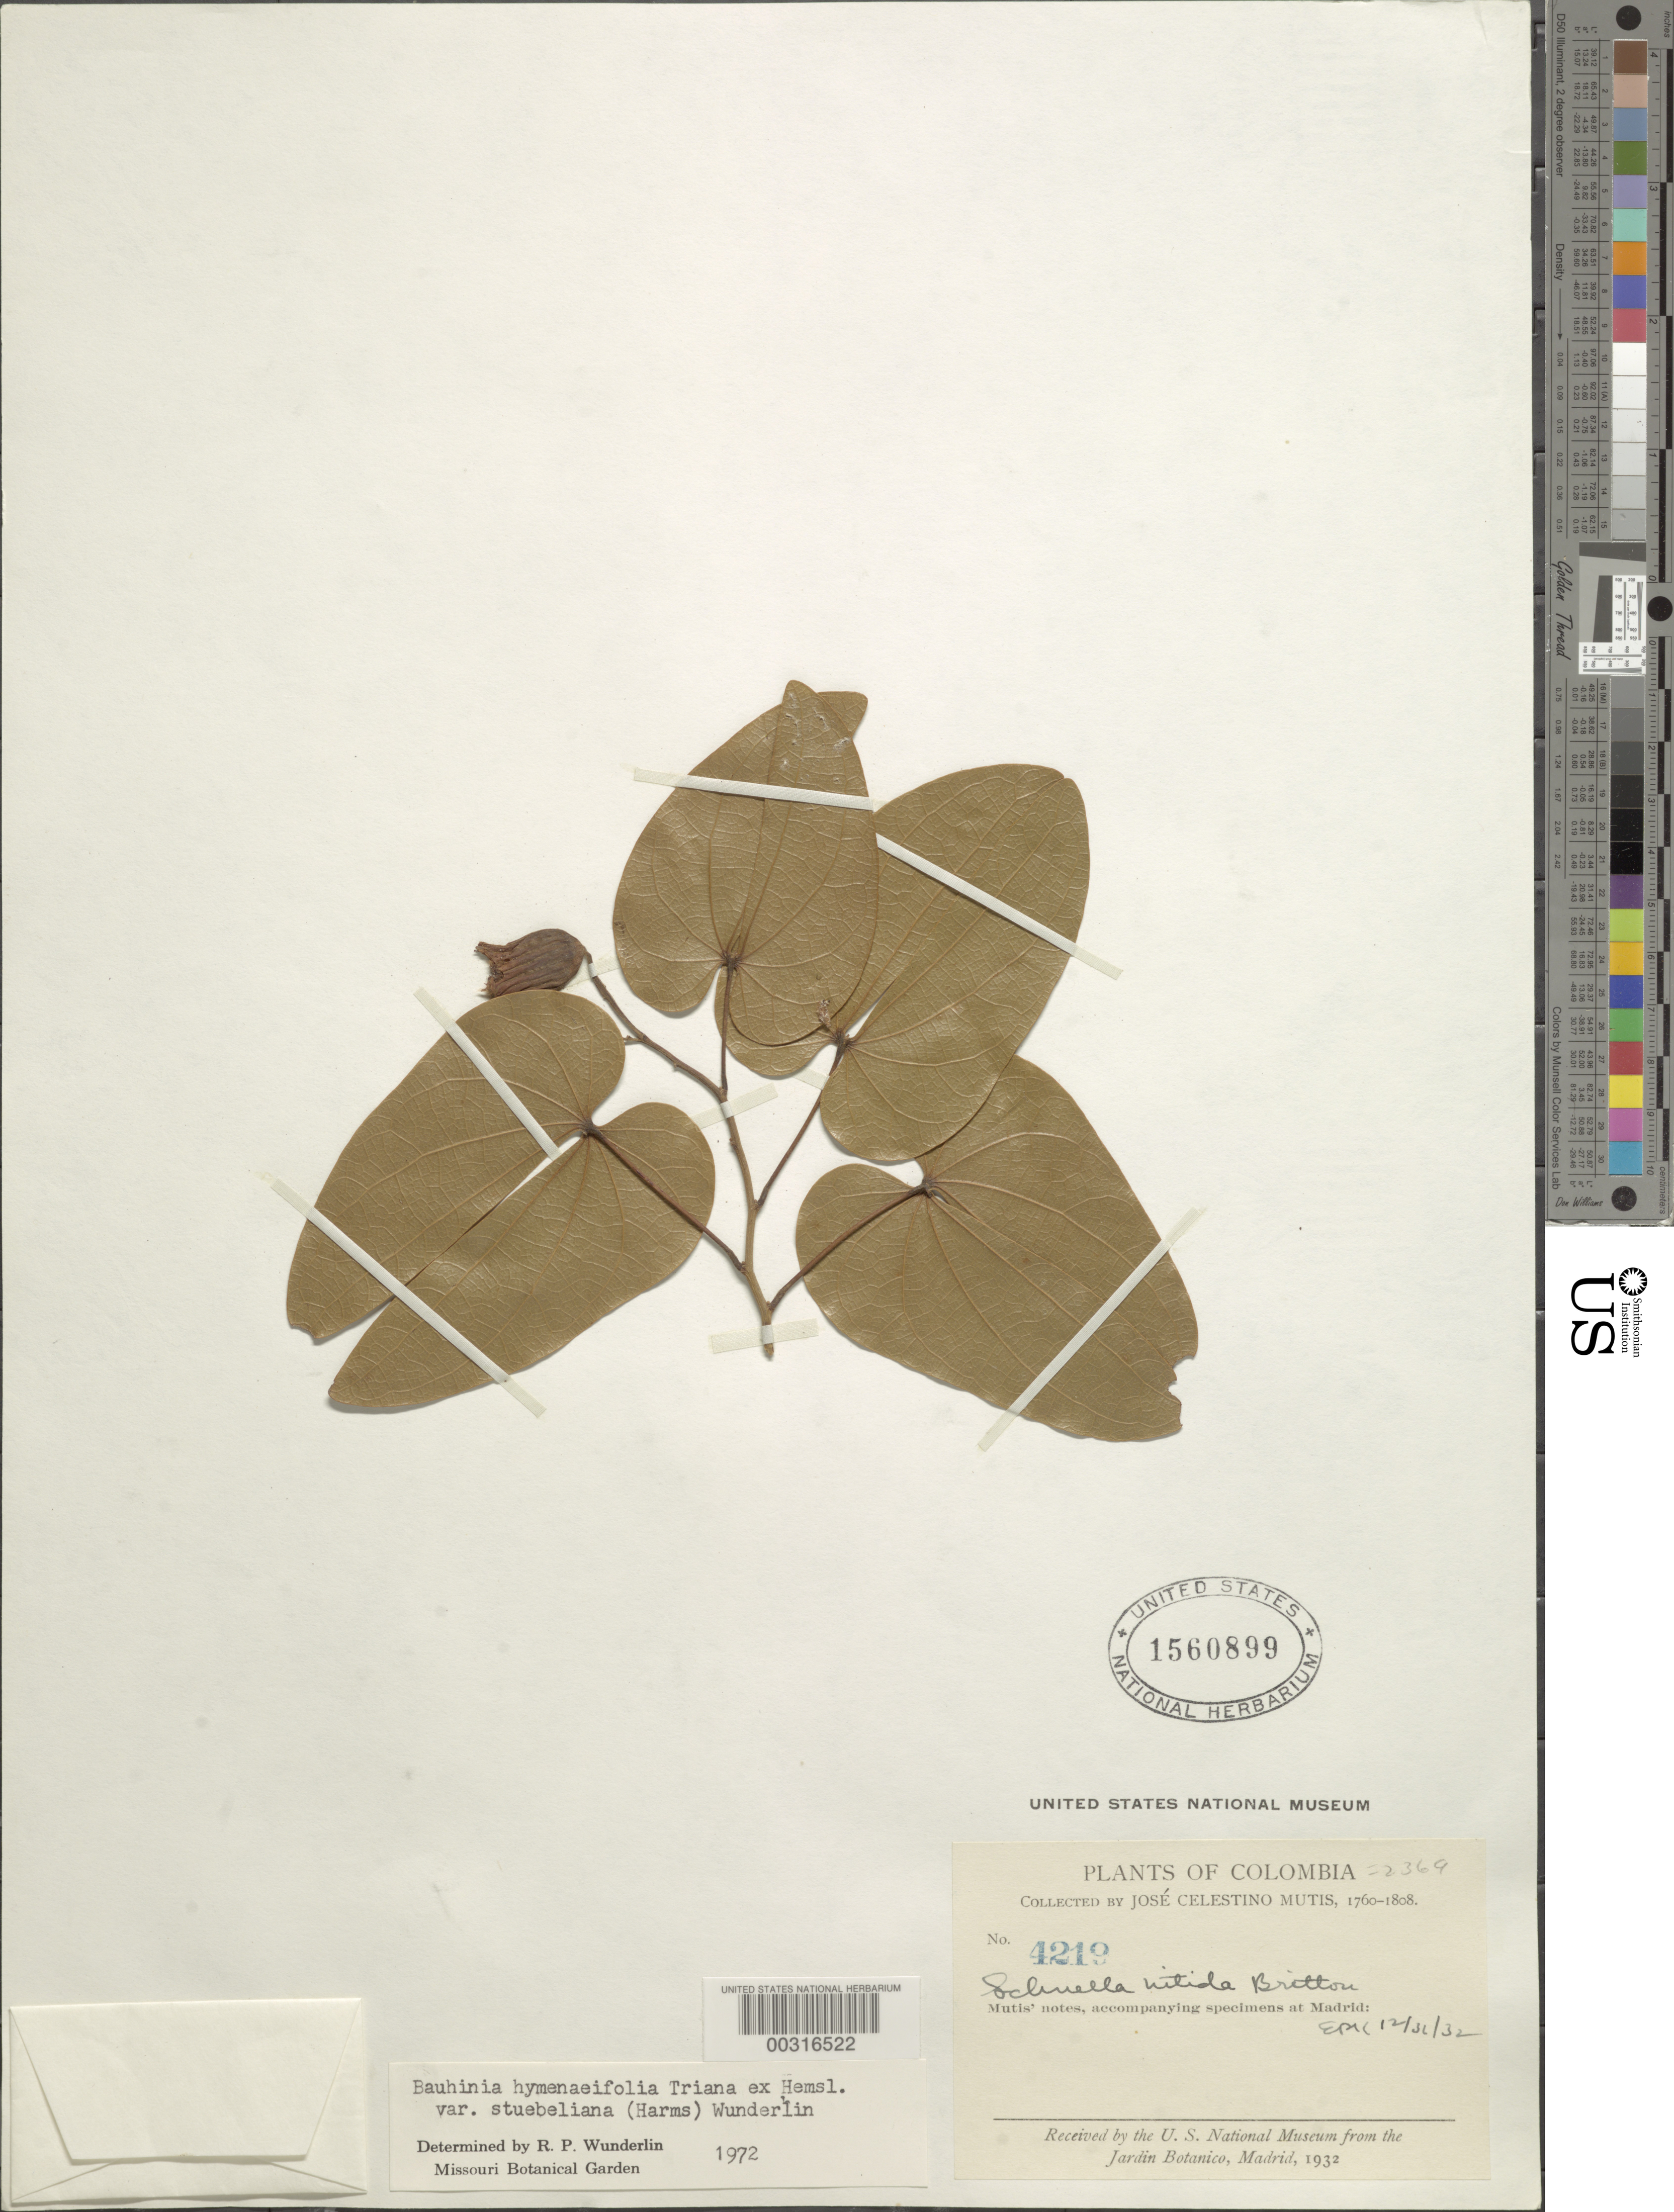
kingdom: Plantae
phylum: Tracheophyta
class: Magnoliopsida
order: Fabales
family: Fabaceae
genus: Bauhinia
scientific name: Bauhinia hymenaeifolia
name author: Hemsl.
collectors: J. C. B. Mutis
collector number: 4219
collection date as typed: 1760 to -- -- 1808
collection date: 1760/1808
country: Colombia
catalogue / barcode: US 1560899